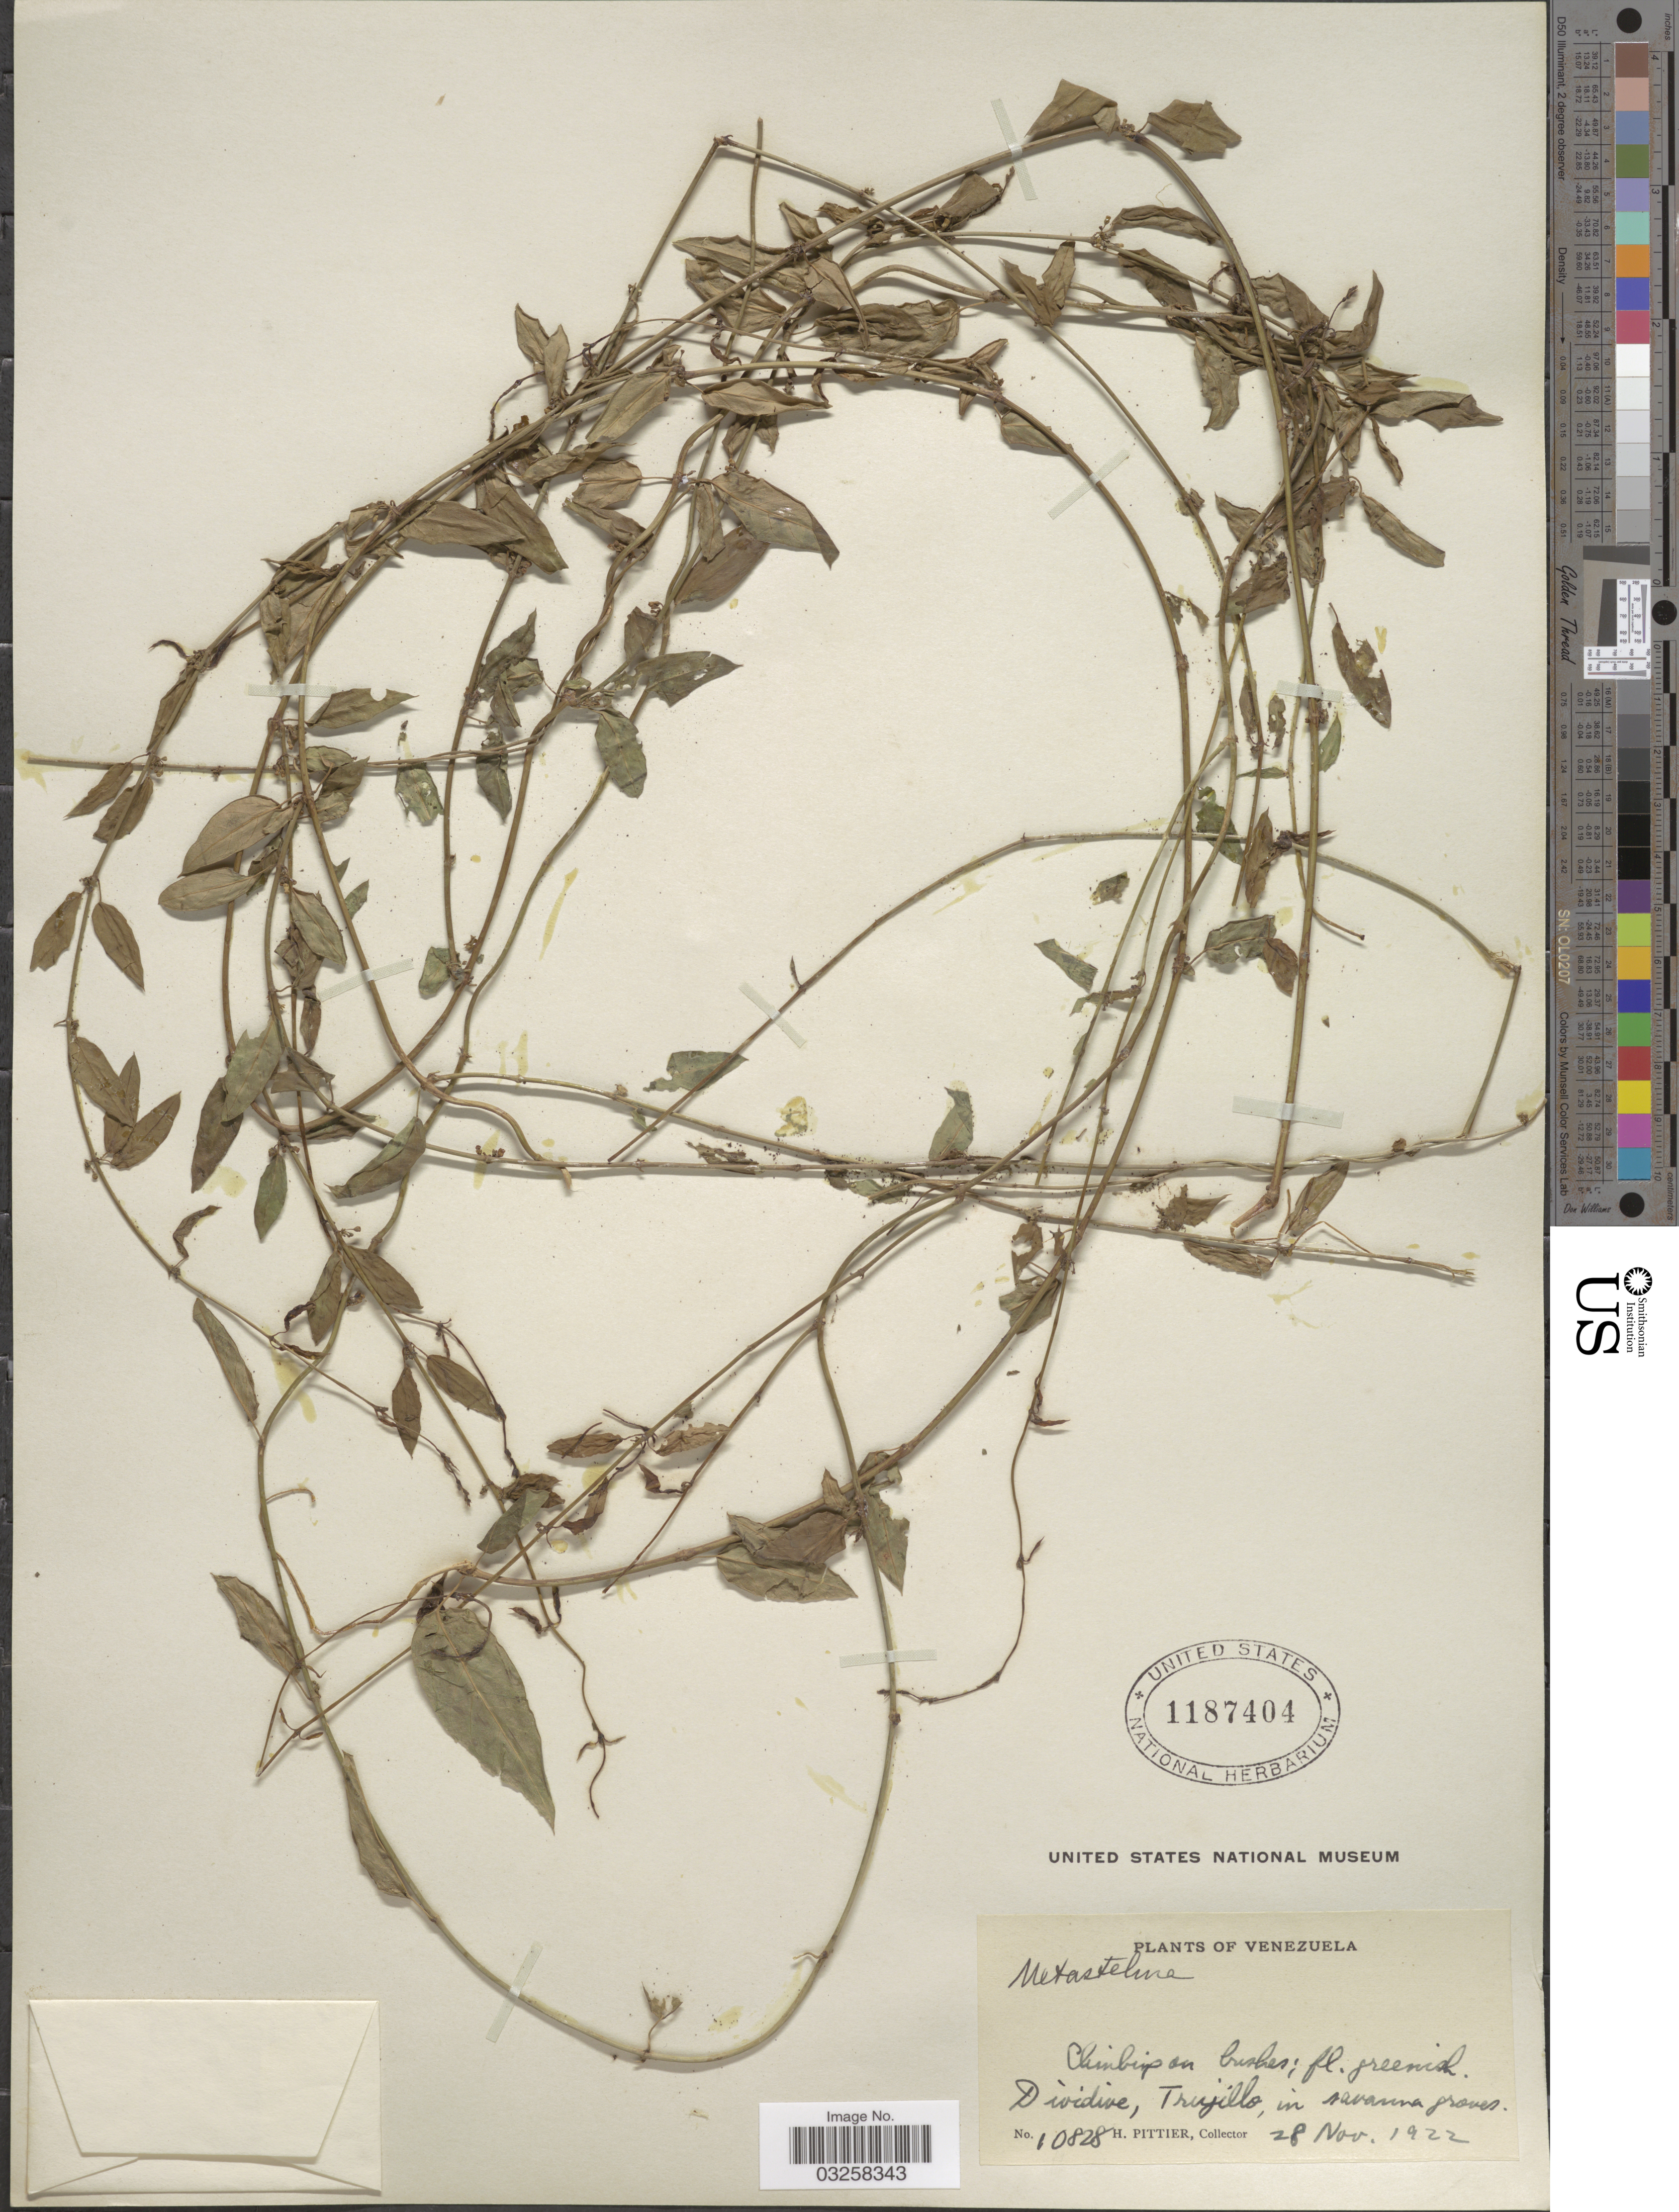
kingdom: Plantae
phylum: Tracheophyta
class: Magnoliopsida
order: Gentianales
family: Apocynaceae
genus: Metastelma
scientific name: Metastelma sp.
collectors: H. F. Pittier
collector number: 10828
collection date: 1922-11-28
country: Venezuela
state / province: Trujillo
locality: Dividive, Trujillo, in savanna groves.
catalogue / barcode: US 1187404